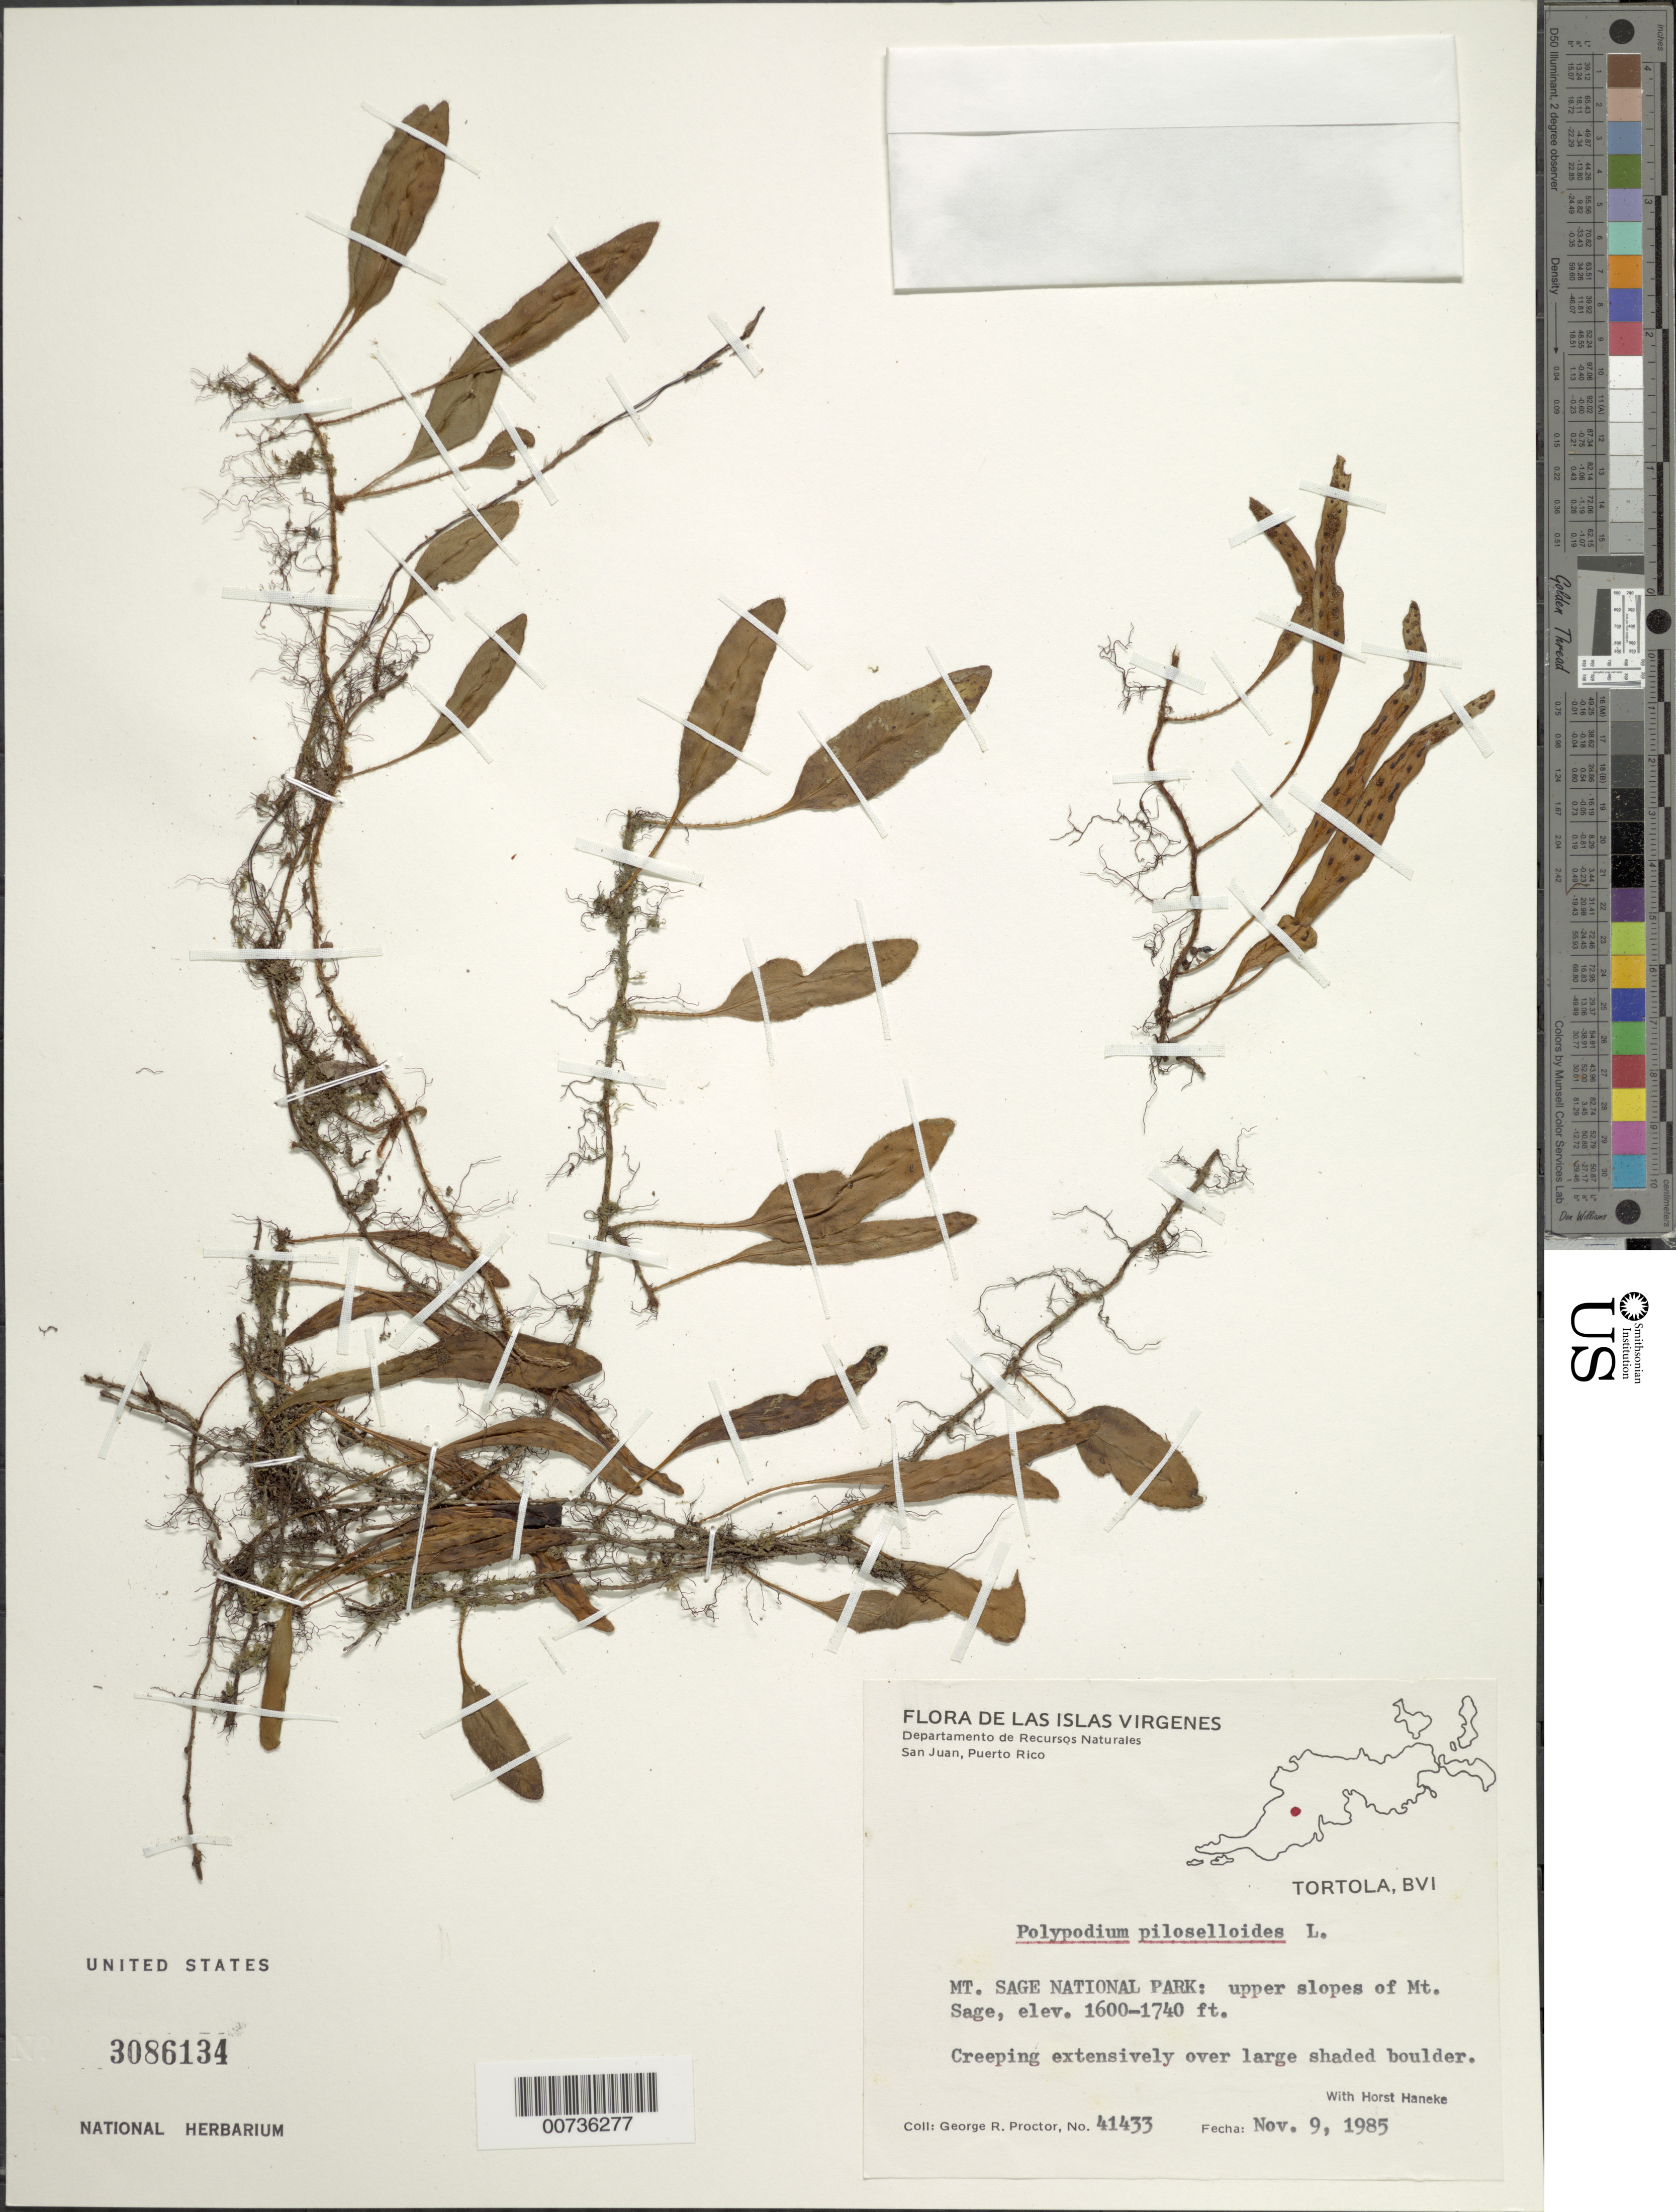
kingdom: Plantae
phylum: Tracheophyta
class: Polypodiopsida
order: Polypodiales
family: Polypodiaceae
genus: Microgramma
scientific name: Microgramma piloselloides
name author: (L.) Copel.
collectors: G. R. Proctor & H. Haneke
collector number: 41433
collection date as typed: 09 Nov 1985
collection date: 1985-11-09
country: British Virgin Islands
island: Tortola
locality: Mt. Sage National Park: upper slopes of Mt. Sage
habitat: Creeping extensively over large shaded boulder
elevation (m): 488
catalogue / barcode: US 3086134